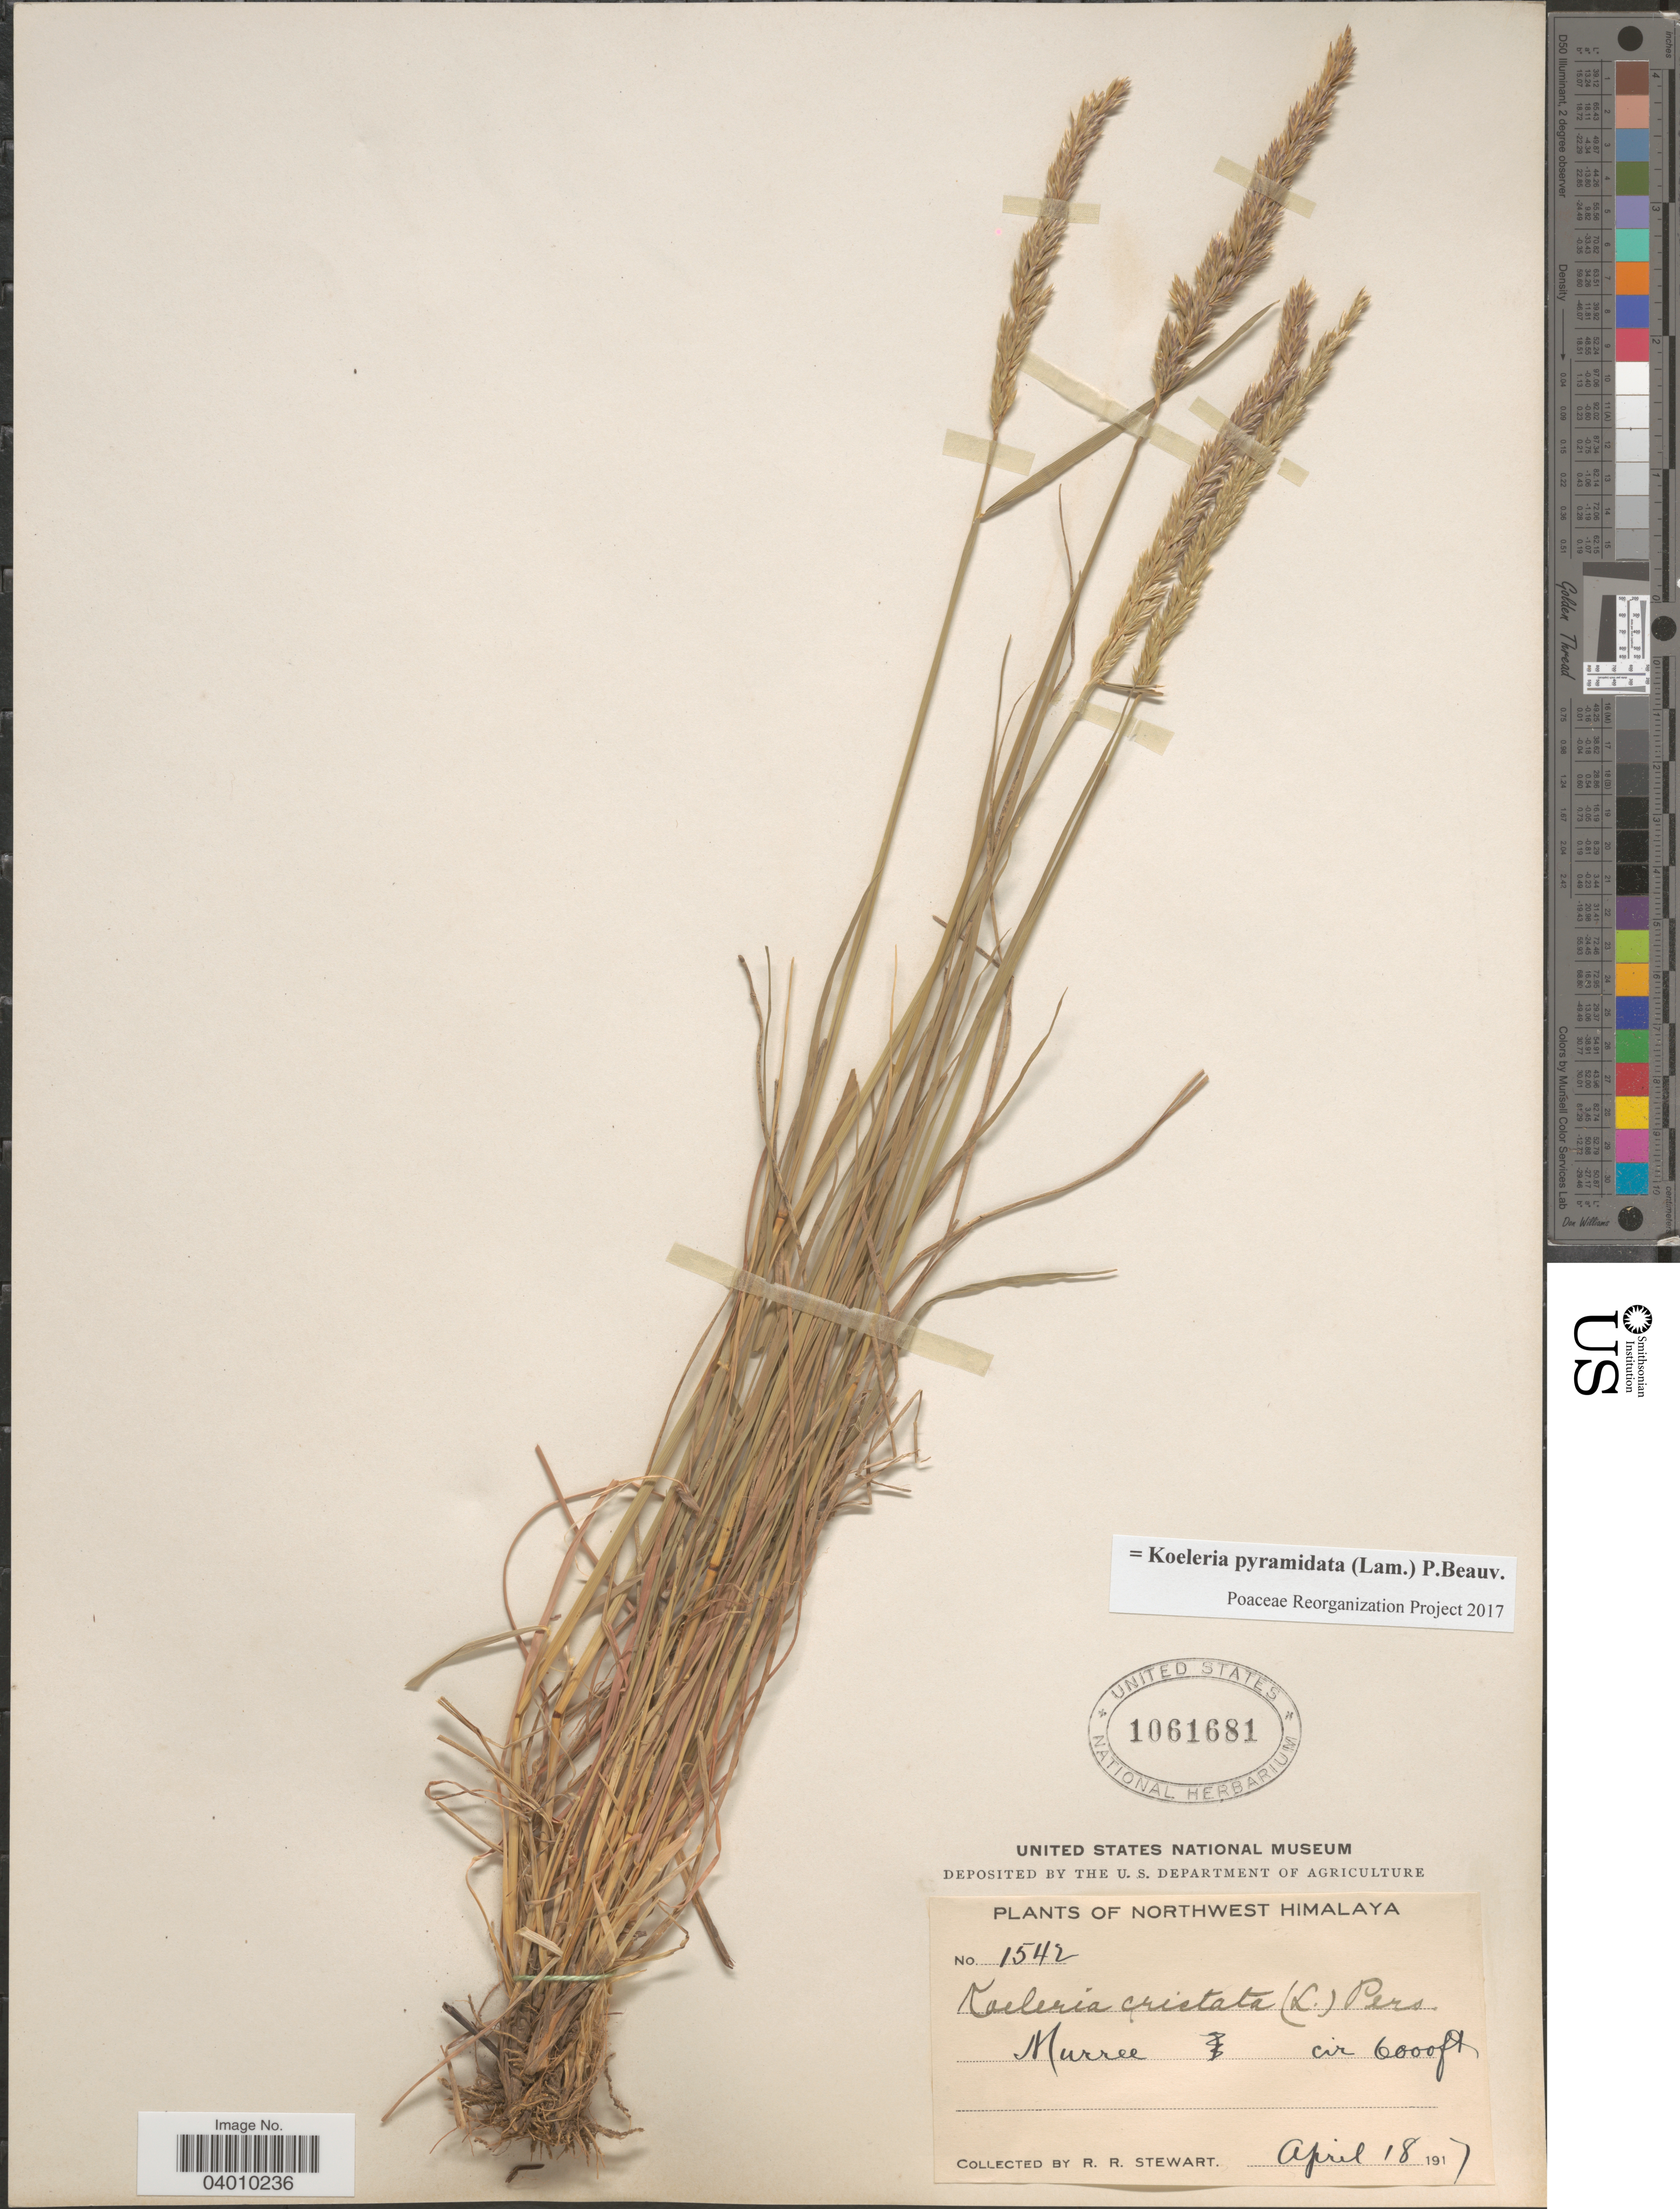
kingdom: Plantae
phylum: Tracheophyta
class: Liliopsida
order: Poales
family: Poaceae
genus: Koeleria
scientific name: Koeleria pyramidata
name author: (Lam.) P. Beauv.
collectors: R. Stewart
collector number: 1542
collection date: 1917-04-18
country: Pakistan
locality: Northwest Himalaya. Murree.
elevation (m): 1829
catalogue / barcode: US 1061681